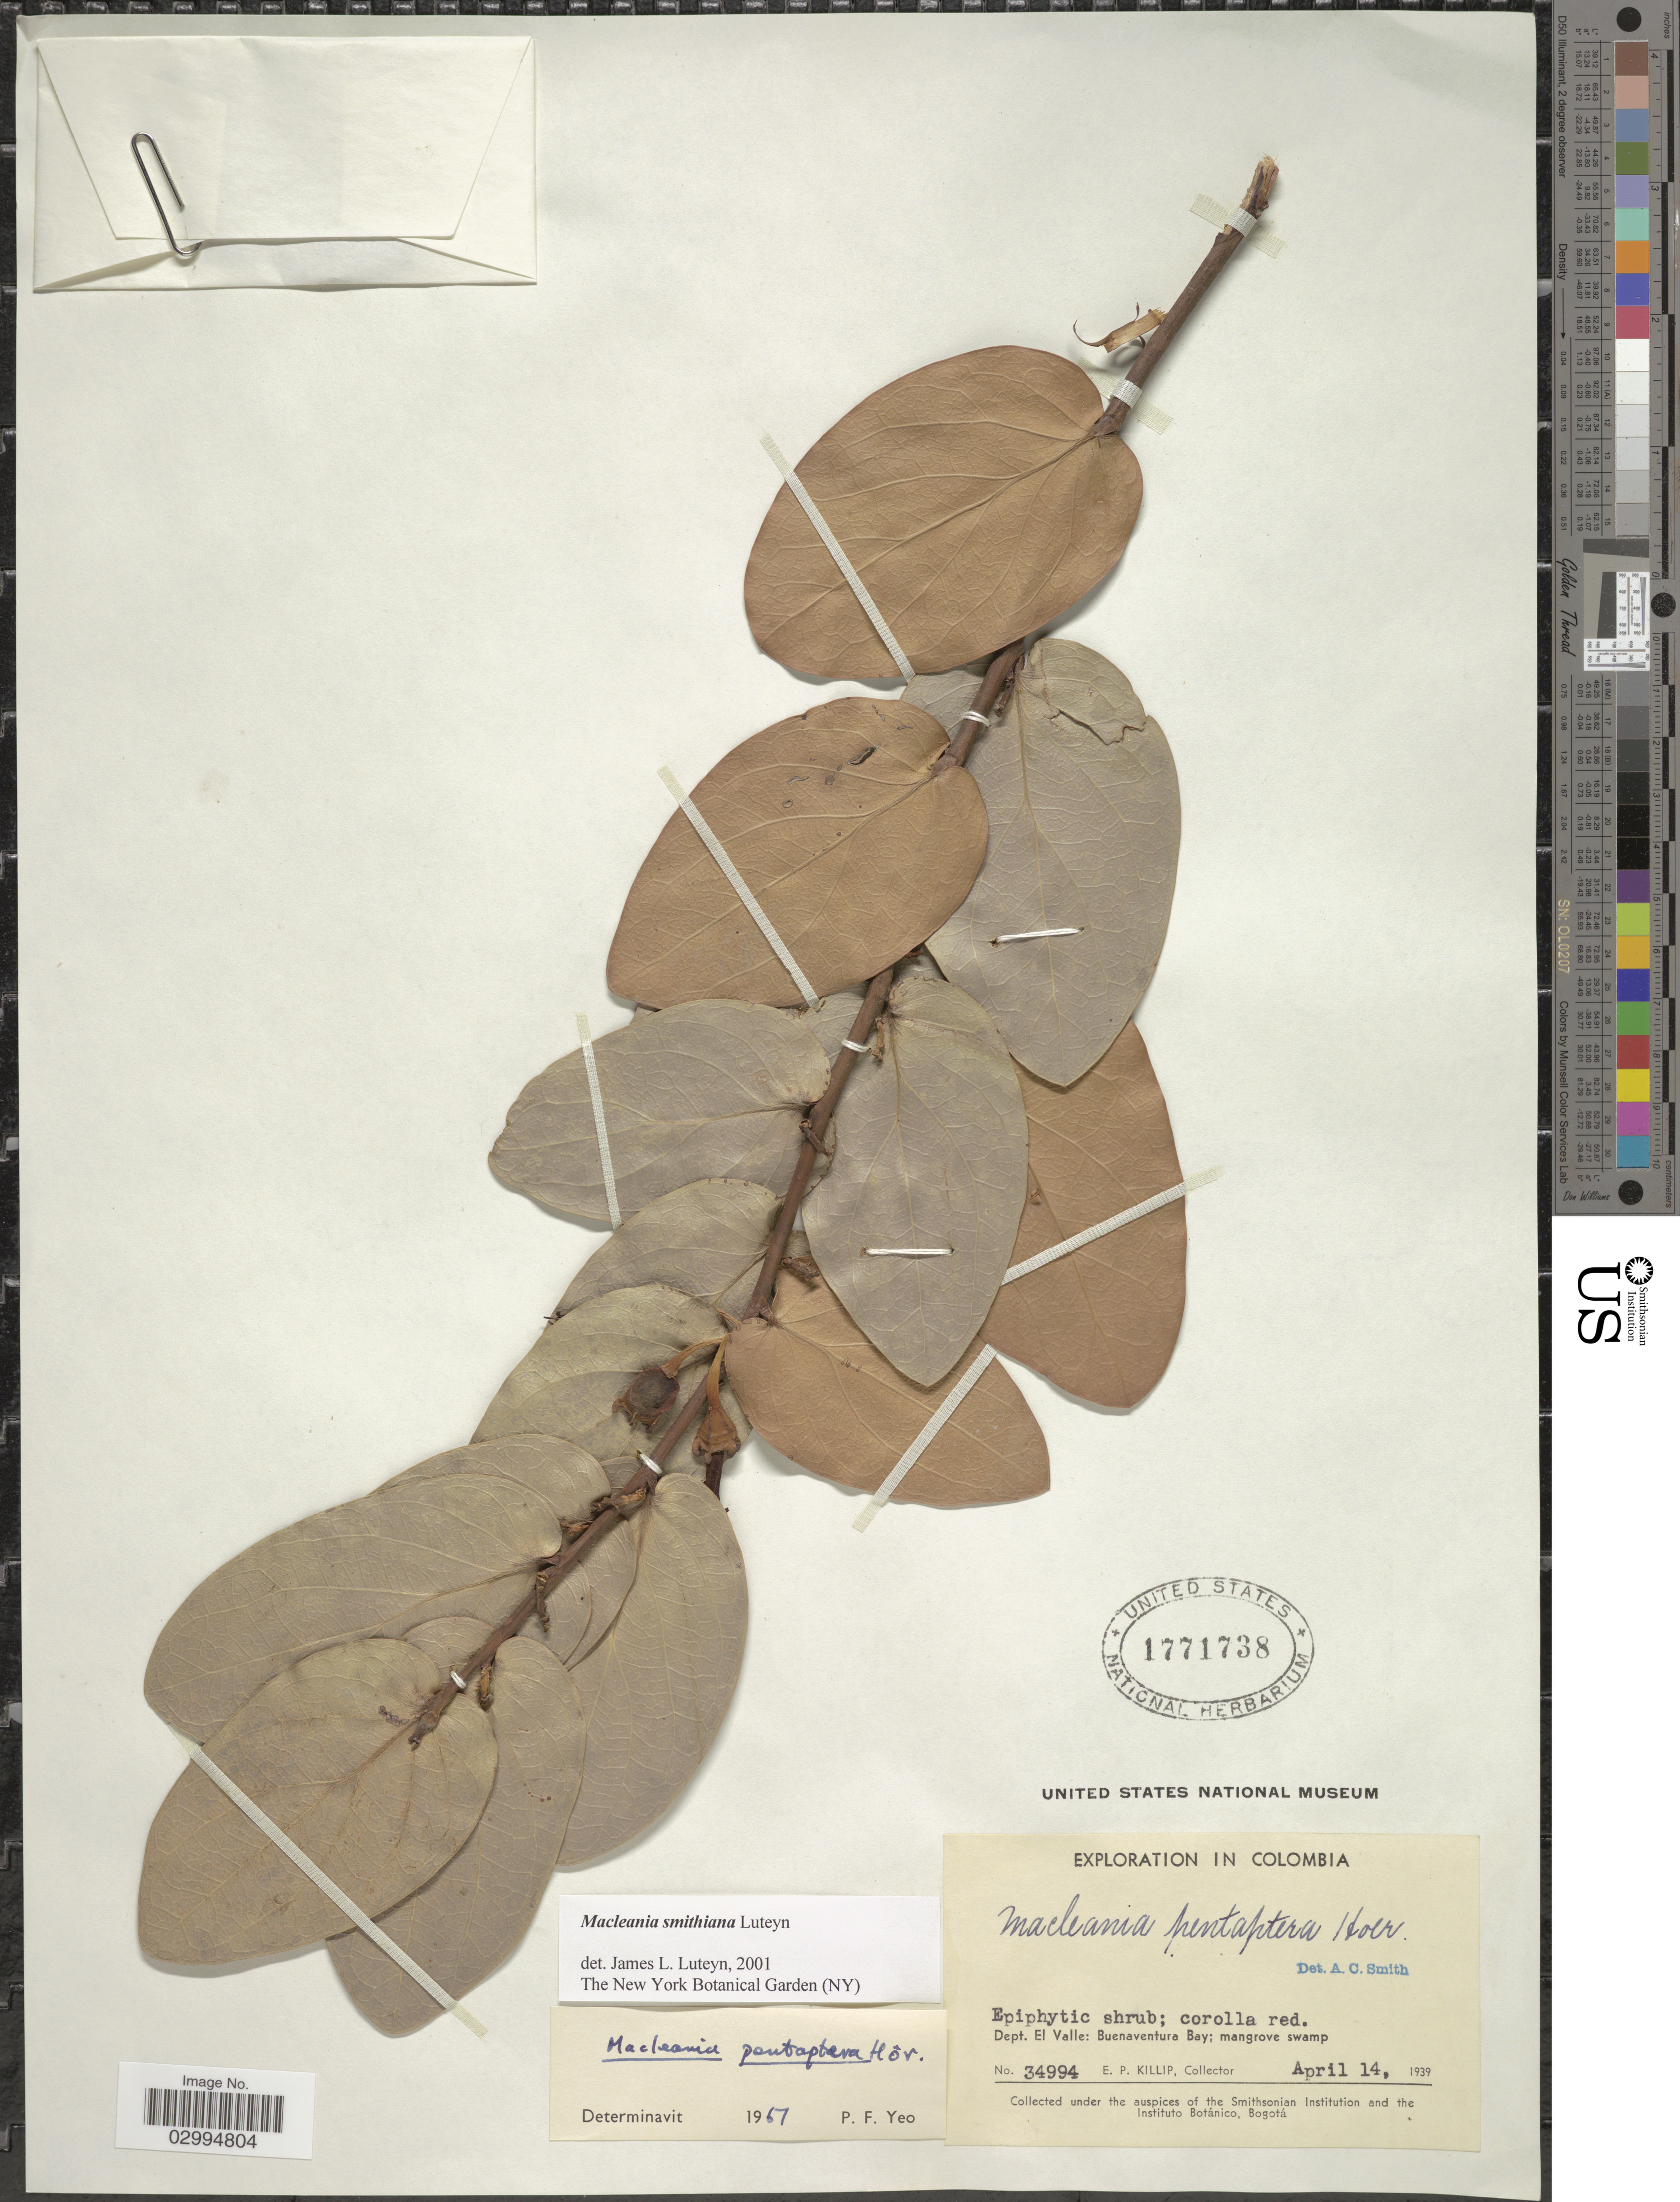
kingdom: Plantae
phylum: Tracheophyta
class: Magnoliopsida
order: Ericales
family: Ericaceae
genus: Macleania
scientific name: Macleania smithiana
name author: Luteyn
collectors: E. P. Killip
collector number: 34994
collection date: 1939-04-14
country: Colombia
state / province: Valle del Cauca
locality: Dept. El Valle: Buenaventura Bay.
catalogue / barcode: US 1771738